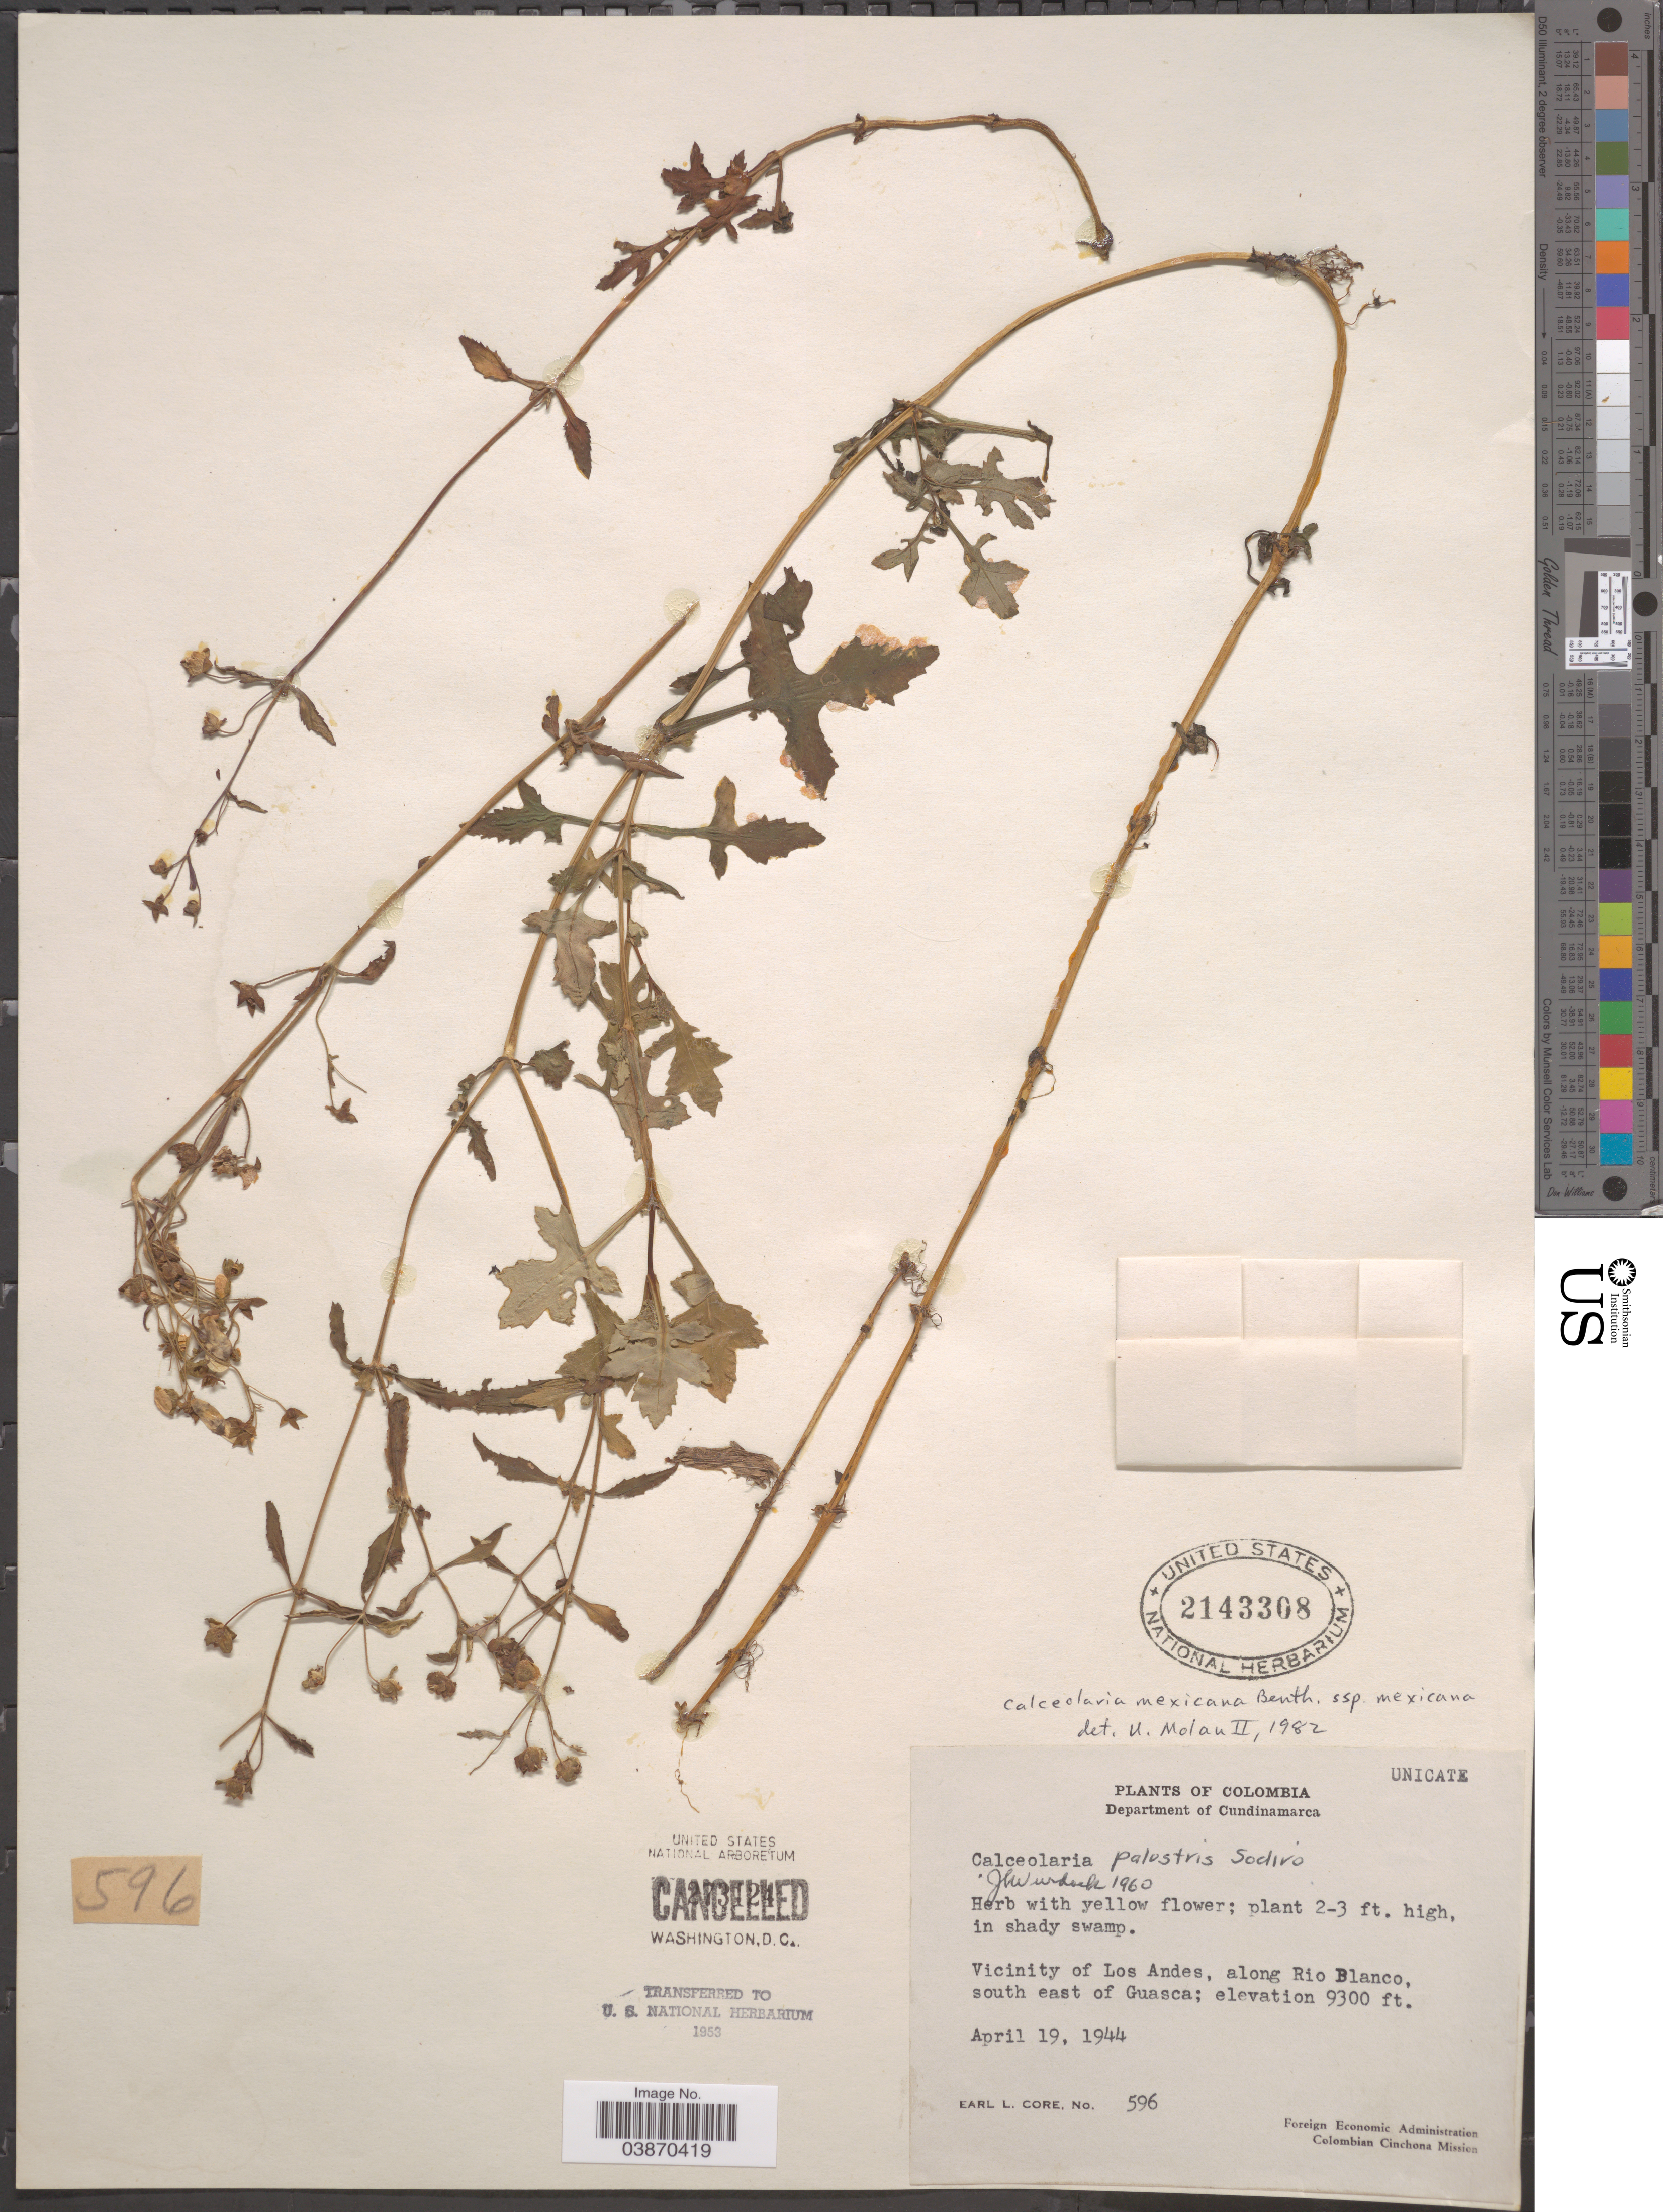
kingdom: Plantae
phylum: Tracheophyta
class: Magnoliopsida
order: Lamiales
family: Calceolariaceae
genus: Calceolaria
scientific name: Calceolaria mexicana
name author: Benth.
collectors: E. L. Core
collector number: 596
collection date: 1944-04-19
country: Colombia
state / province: Cundinamarca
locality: Department of Cundinamarca. Vicinity of Los Andes, along Rio Blanco, south east of Guasca.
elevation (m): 2835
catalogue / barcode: US 2143308